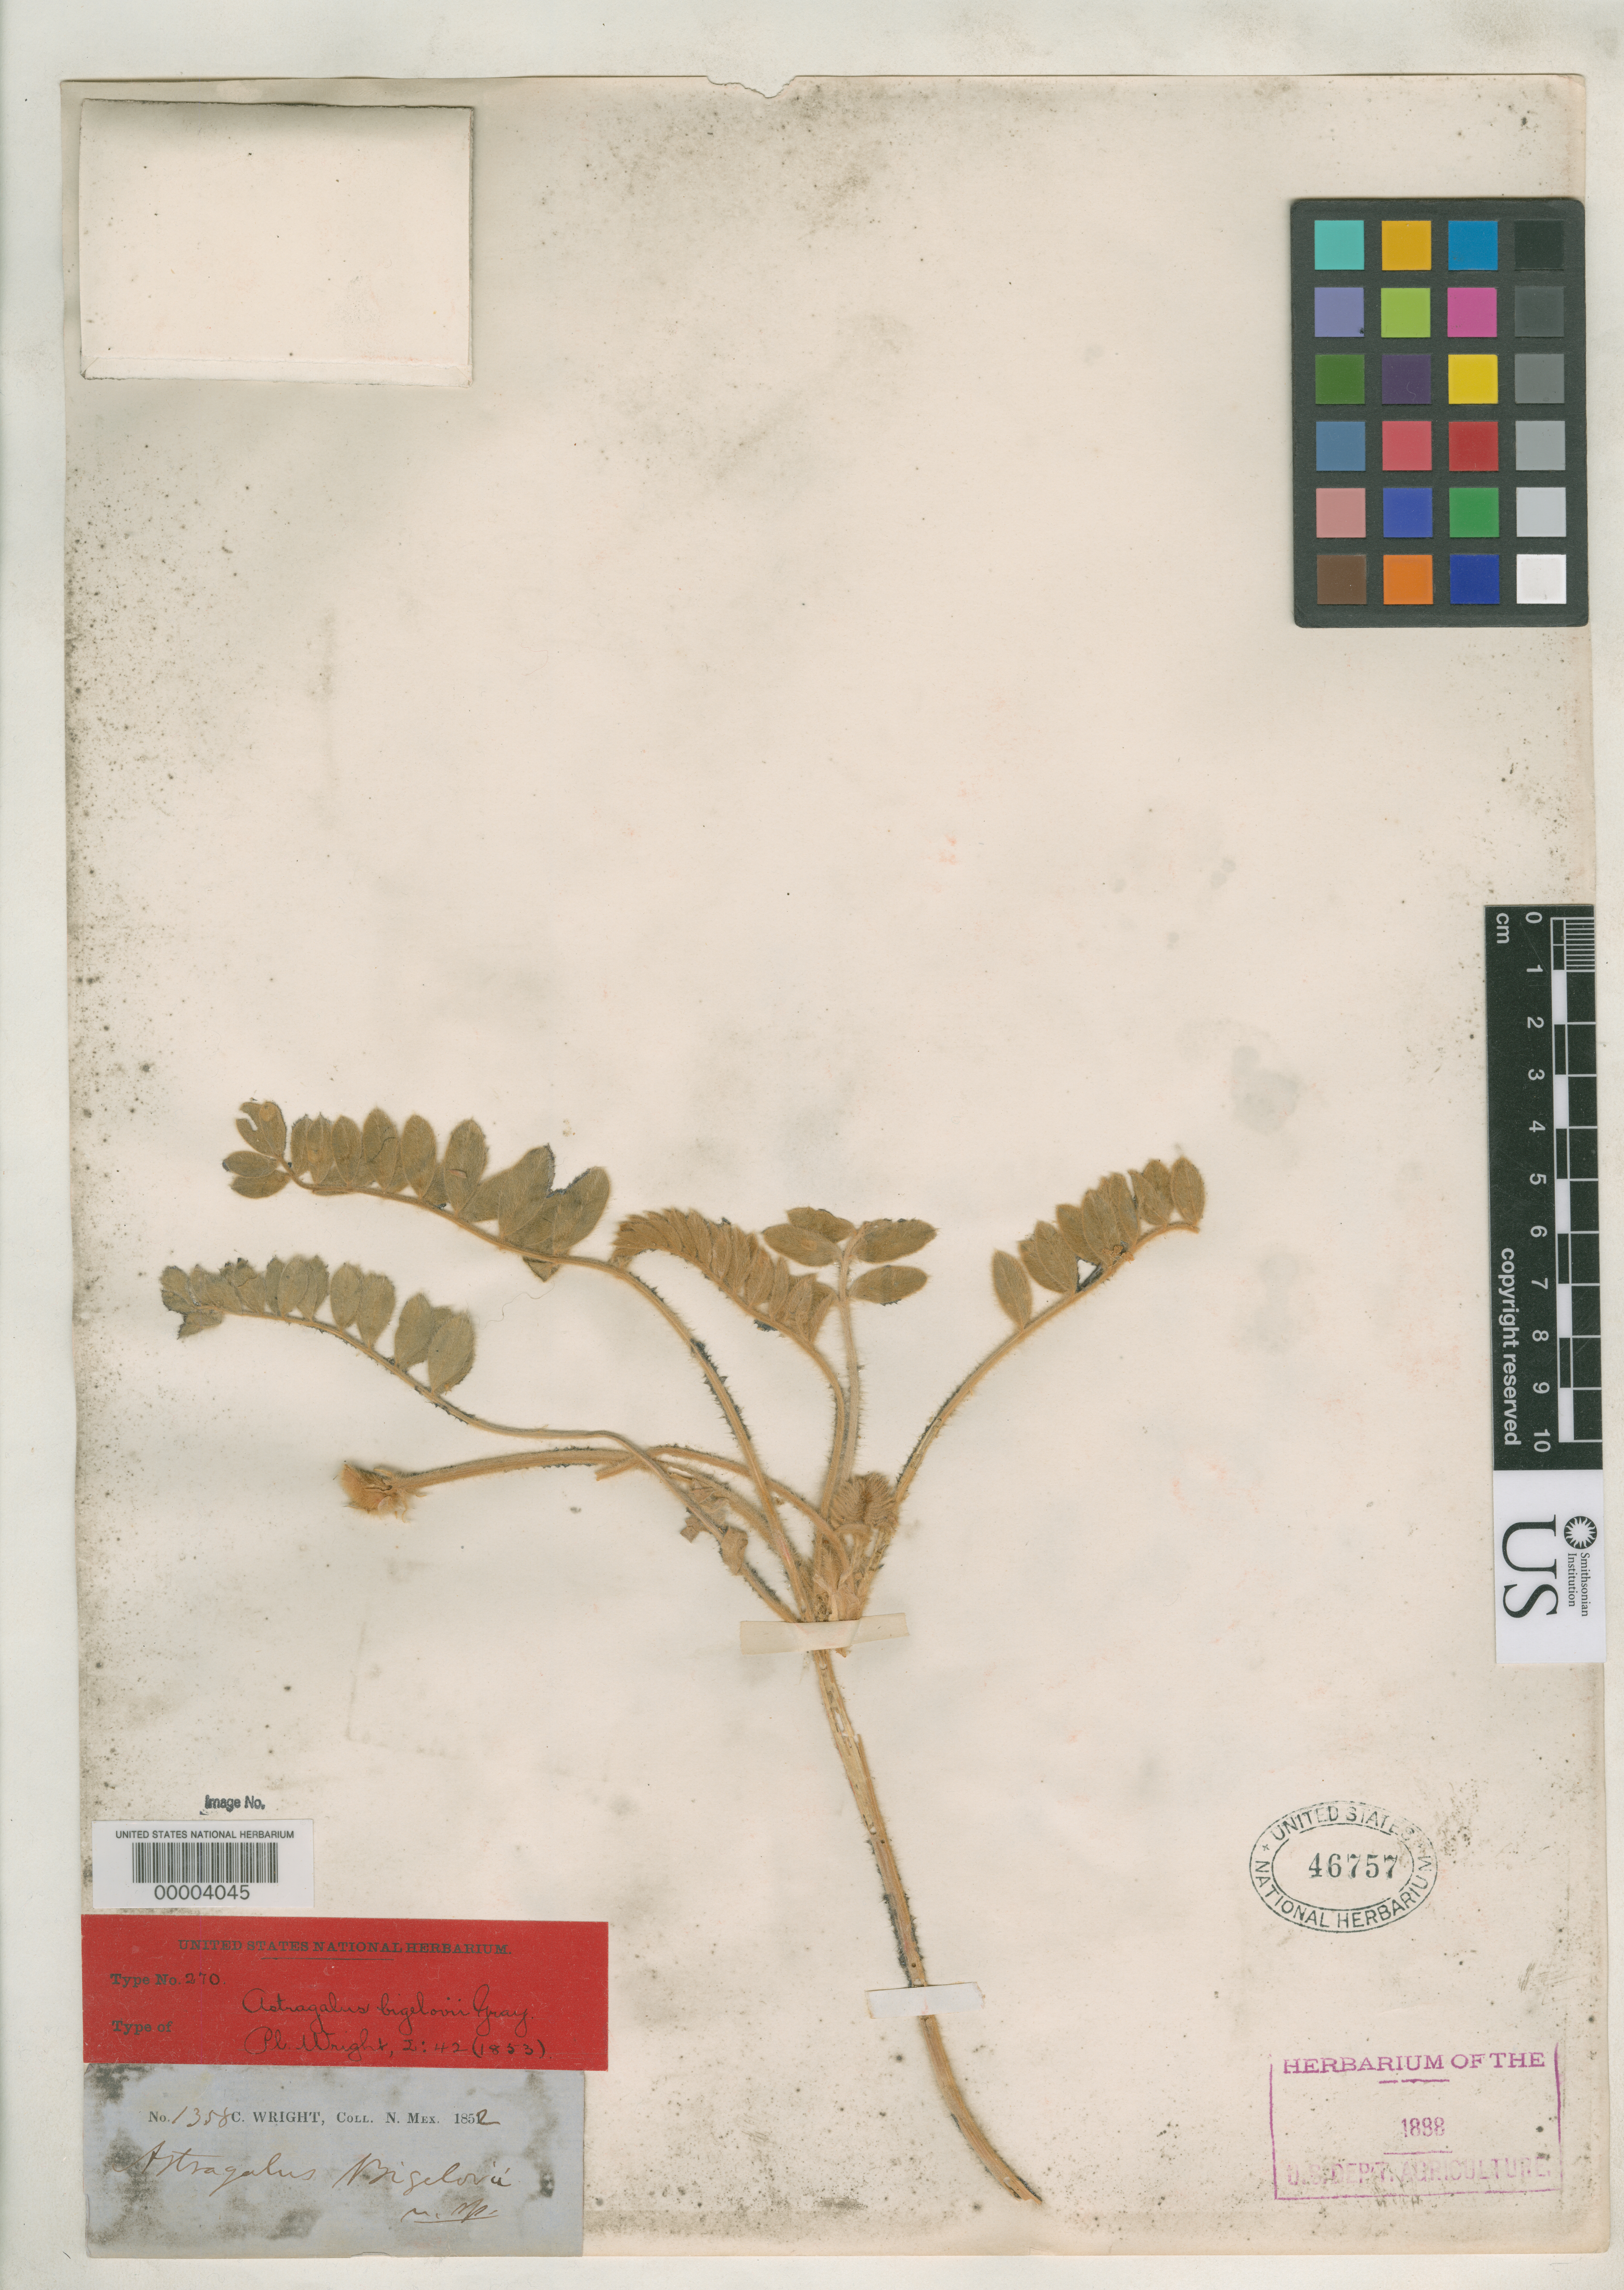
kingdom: Plantae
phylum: Tracheophyta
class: Magnoliopsida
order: Fabales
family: Fabaceae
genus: Astragalus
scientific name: Astragalus bigelovii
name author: A. Gray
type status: Type Collection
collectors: C. Wright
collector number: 1358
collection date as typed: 30 Apr 1852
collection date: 1852-04-30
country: United States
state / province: New Mexico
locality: Organ Mountains.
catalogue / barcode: US 46757